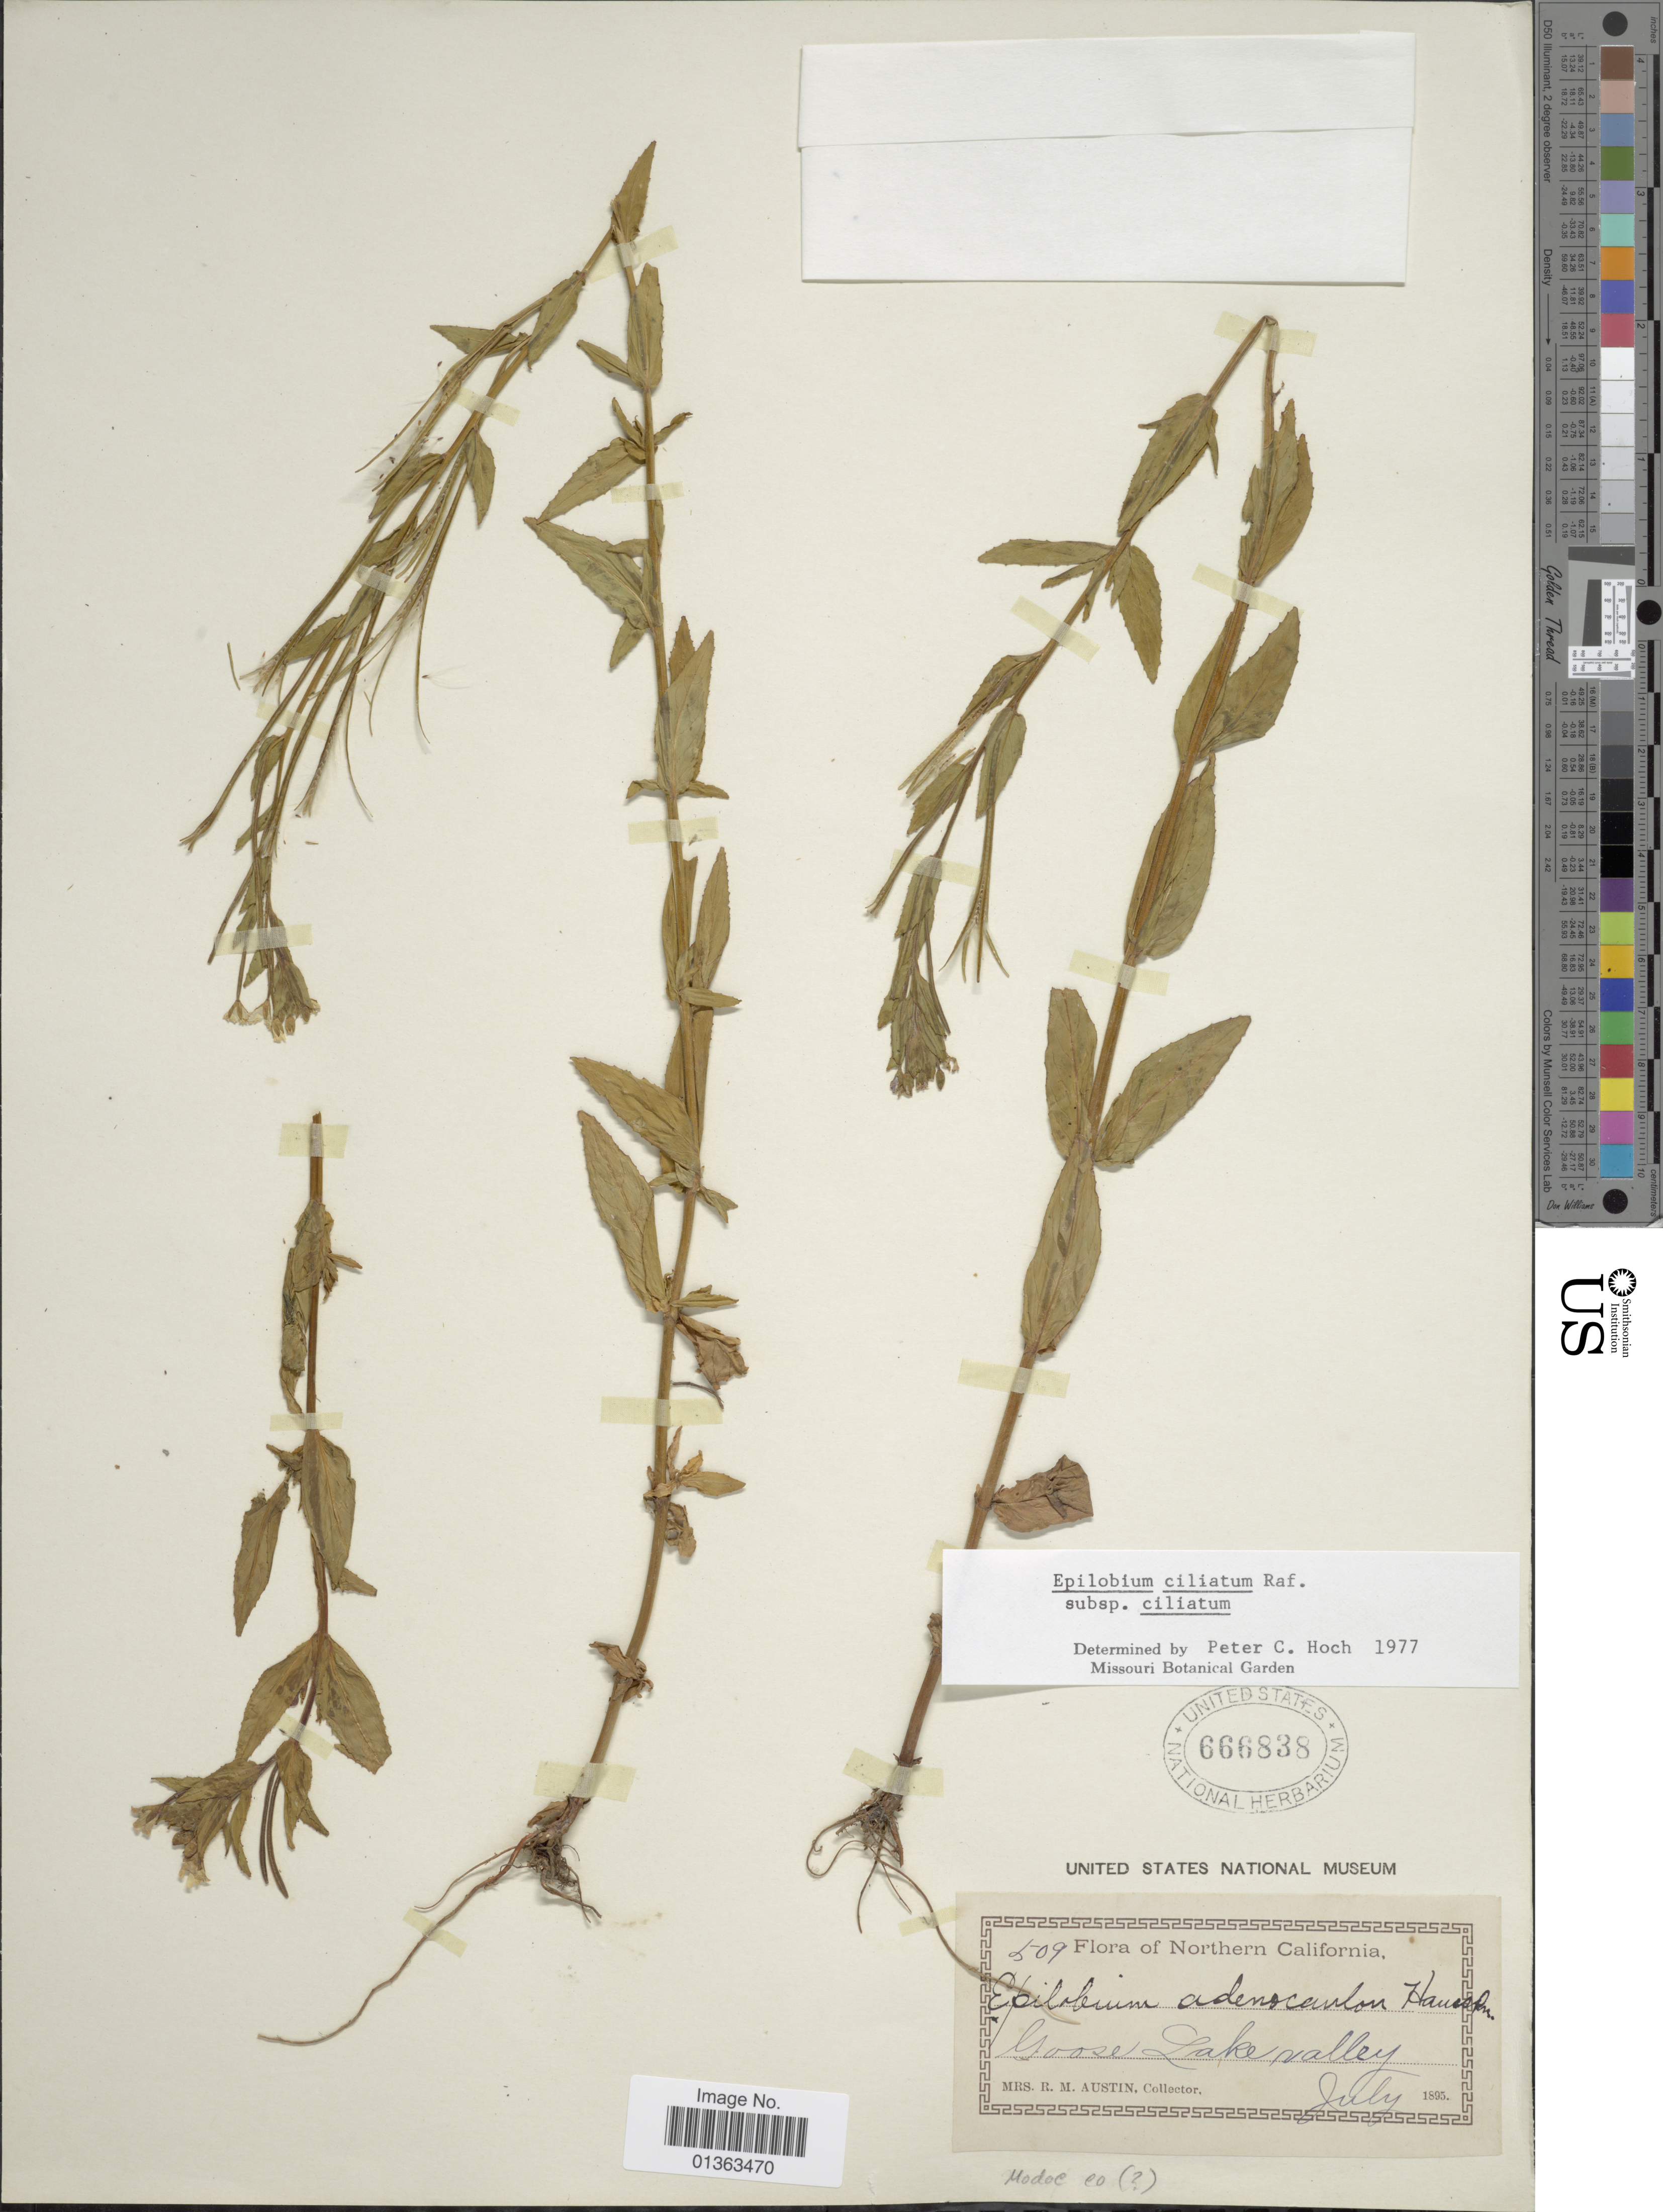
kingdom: Plantae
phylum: Tracheophyta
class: Magnoliopsida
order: Myrtales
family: Onagraceae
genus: Epilobium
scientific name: Epilobium ciliatum subsp. ciliatum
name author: Raf.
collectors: R. Austin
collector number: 509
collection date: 1895-07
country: United States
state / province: California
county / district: Modoc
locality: Northern California. Goose Lake valley., Modoc Co.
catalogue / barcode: US 666838